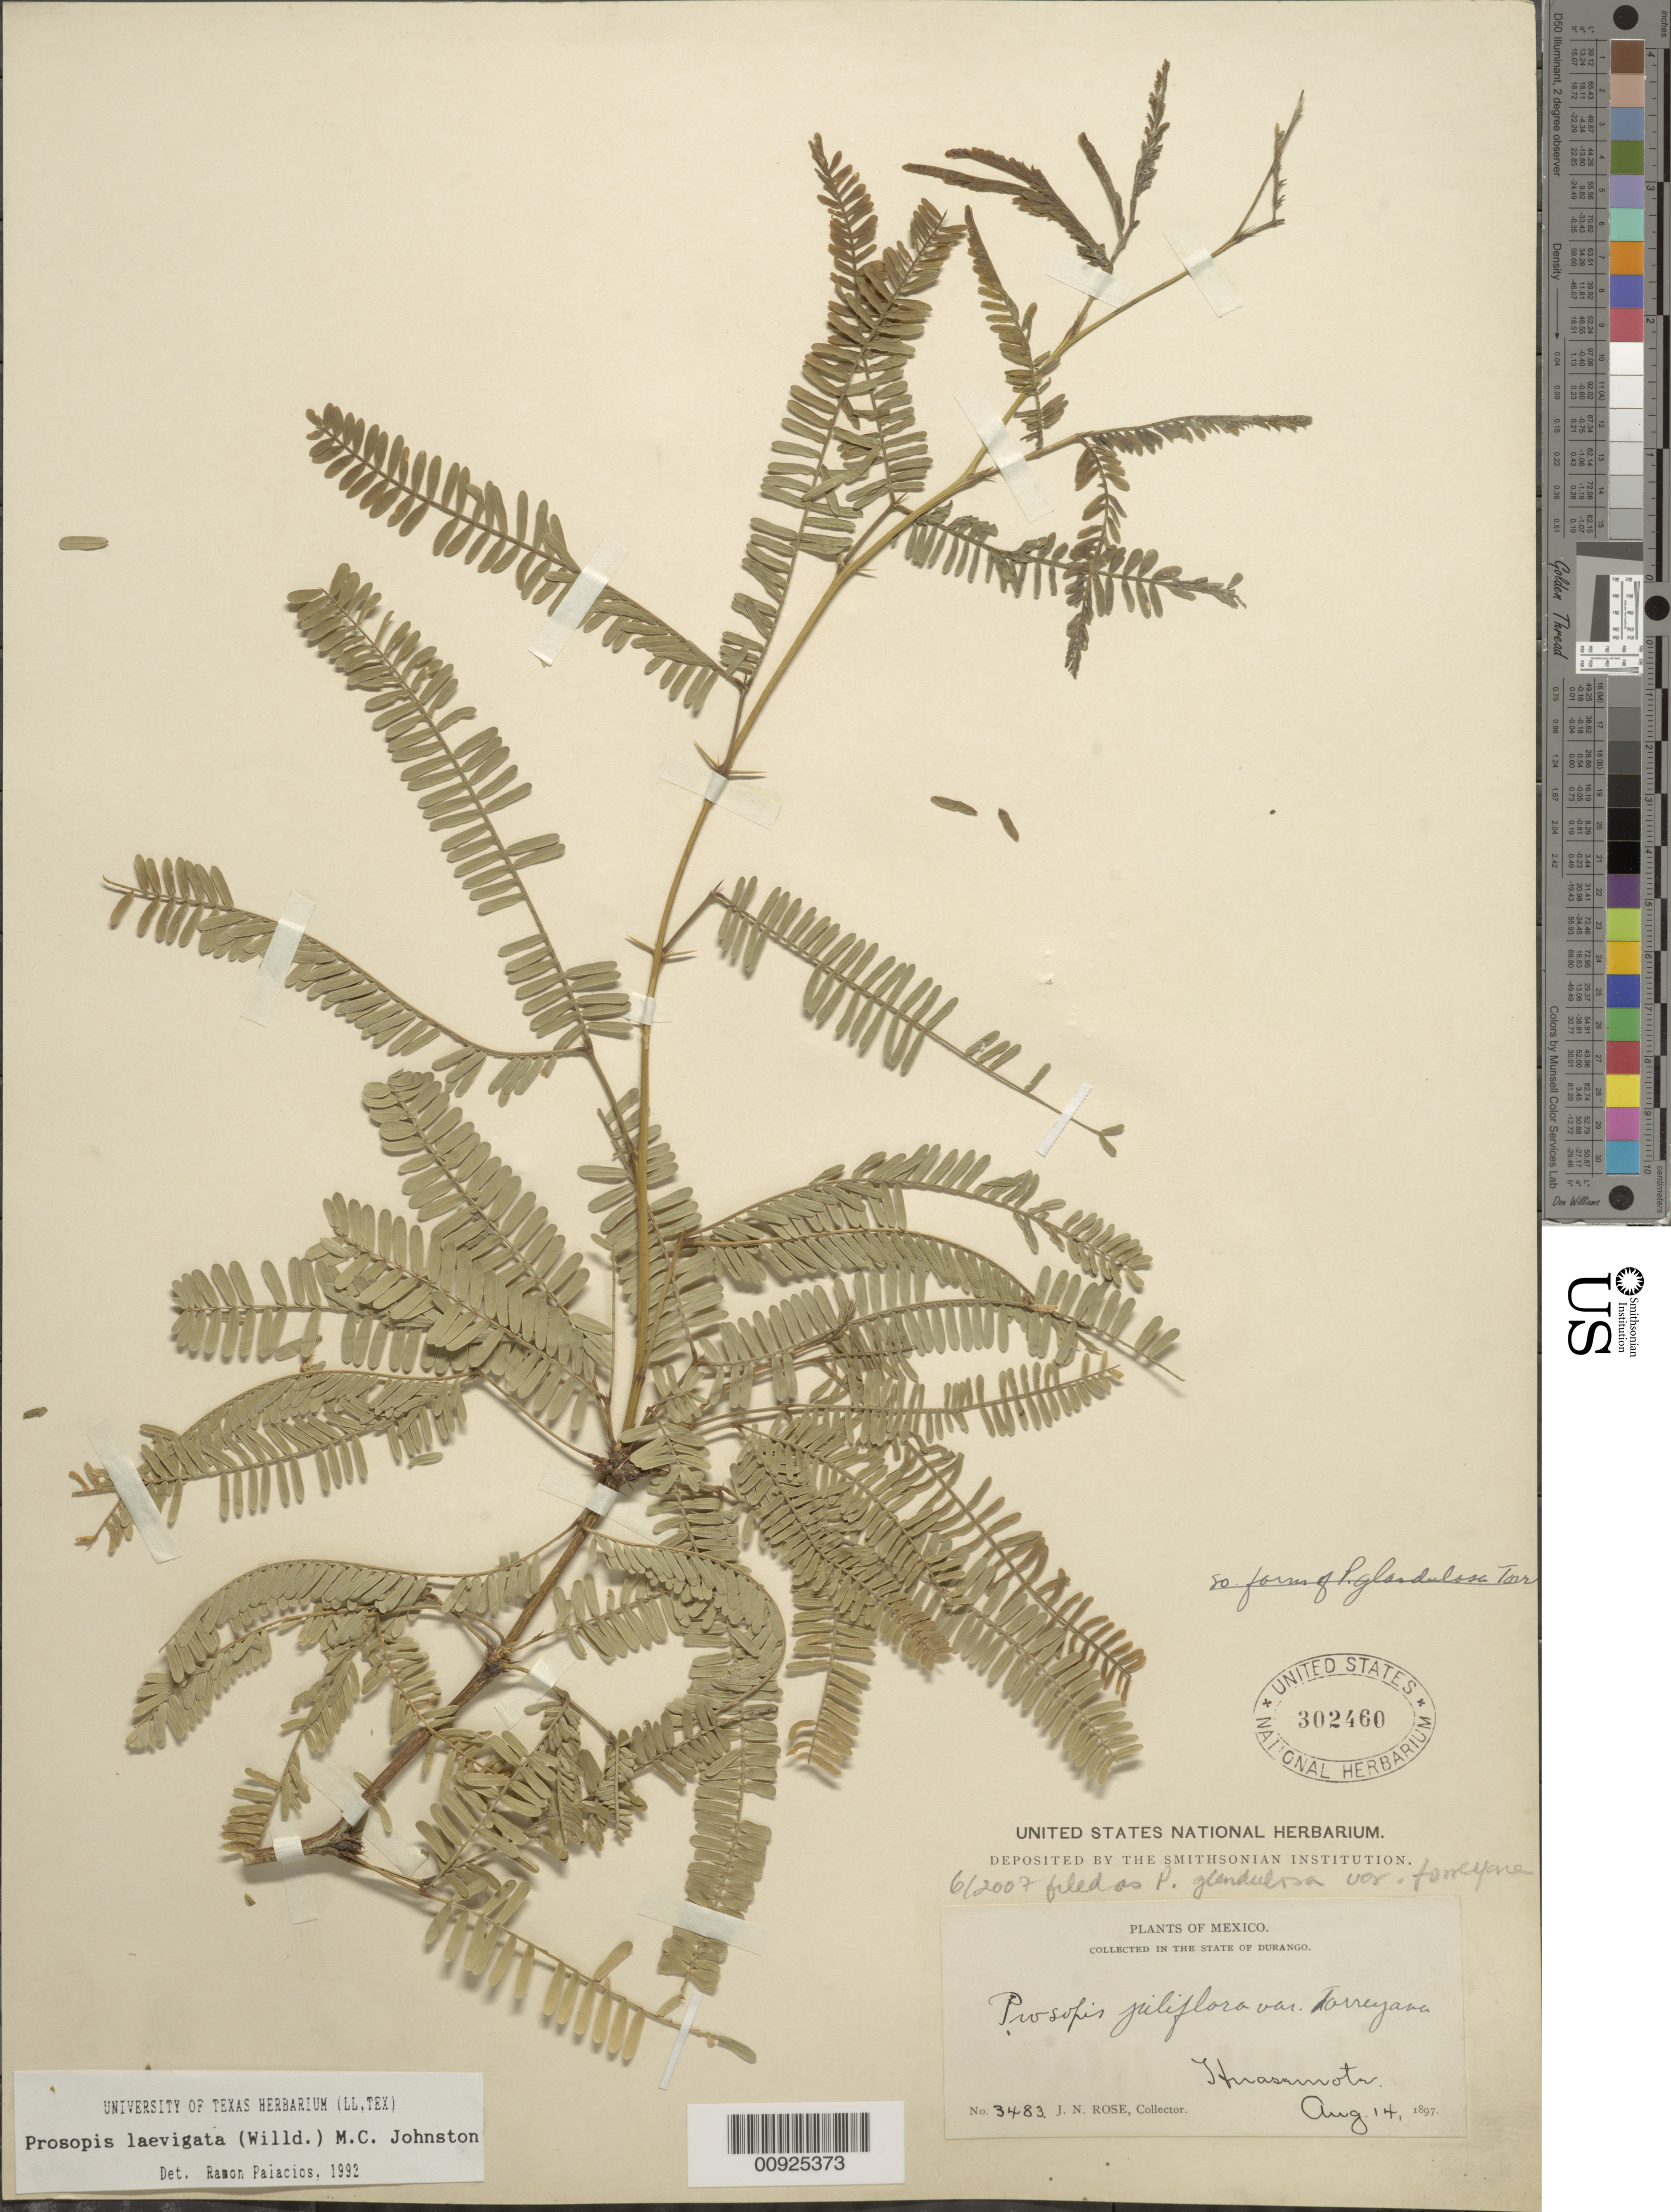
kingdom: Plantae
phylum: Tracheophyta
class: Magnoliopsida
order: Fabales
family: Fabaceae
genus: Neltuma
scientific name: Neltuma laevigata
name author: (Humb. & Bonpl. ex Willd.) Britton & Rose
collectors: J. N. Rose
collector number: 3483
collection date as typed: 14 Aug 1897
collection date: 1897-08-14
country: Mexico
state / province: Durango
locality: Huasemote, State of Durango.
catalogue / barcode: US 302460